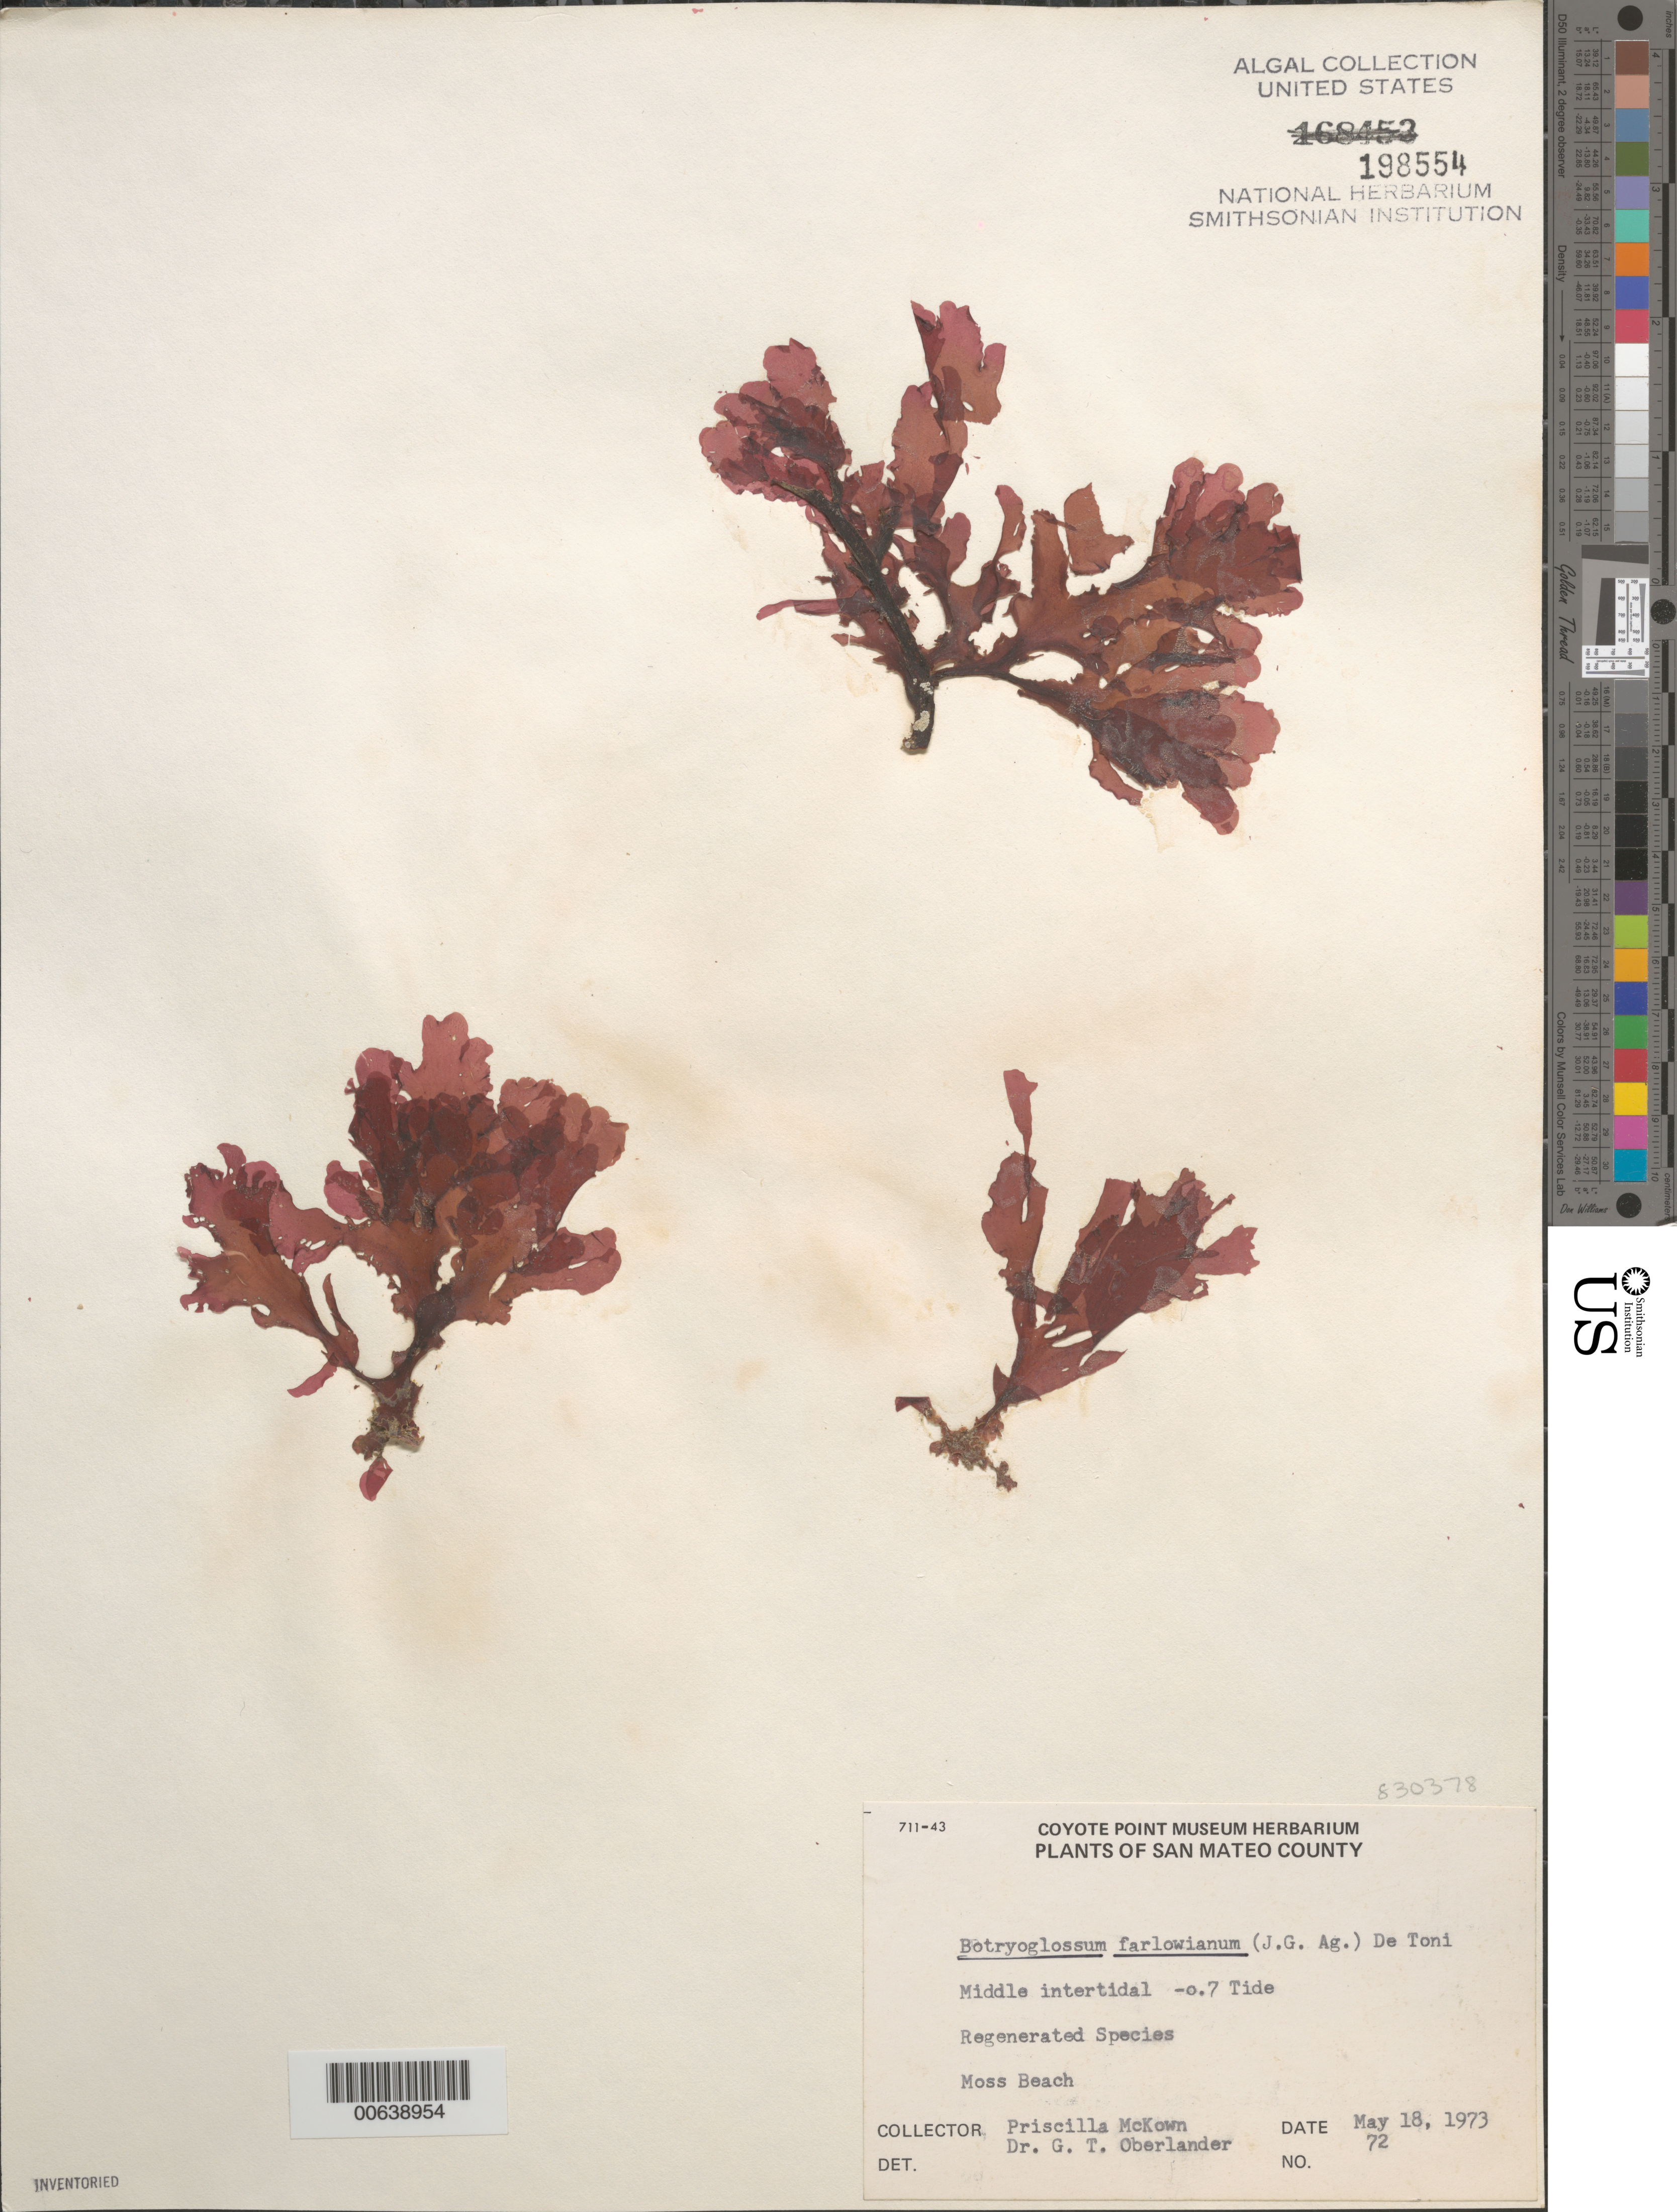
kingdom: Plantae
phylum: Rhodophyta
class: Florideophyceae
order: Ceramiales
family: Delesseriaceae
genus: Botryoglossum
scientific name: Botryoglossum farlowianum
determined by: Oberlander, G. T.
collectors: P. McKown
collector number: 72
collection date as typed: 18 May 1973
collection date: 1973-05-18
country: United States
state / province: California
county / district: San Mateo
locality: Moss Beach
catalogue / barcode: US 198554